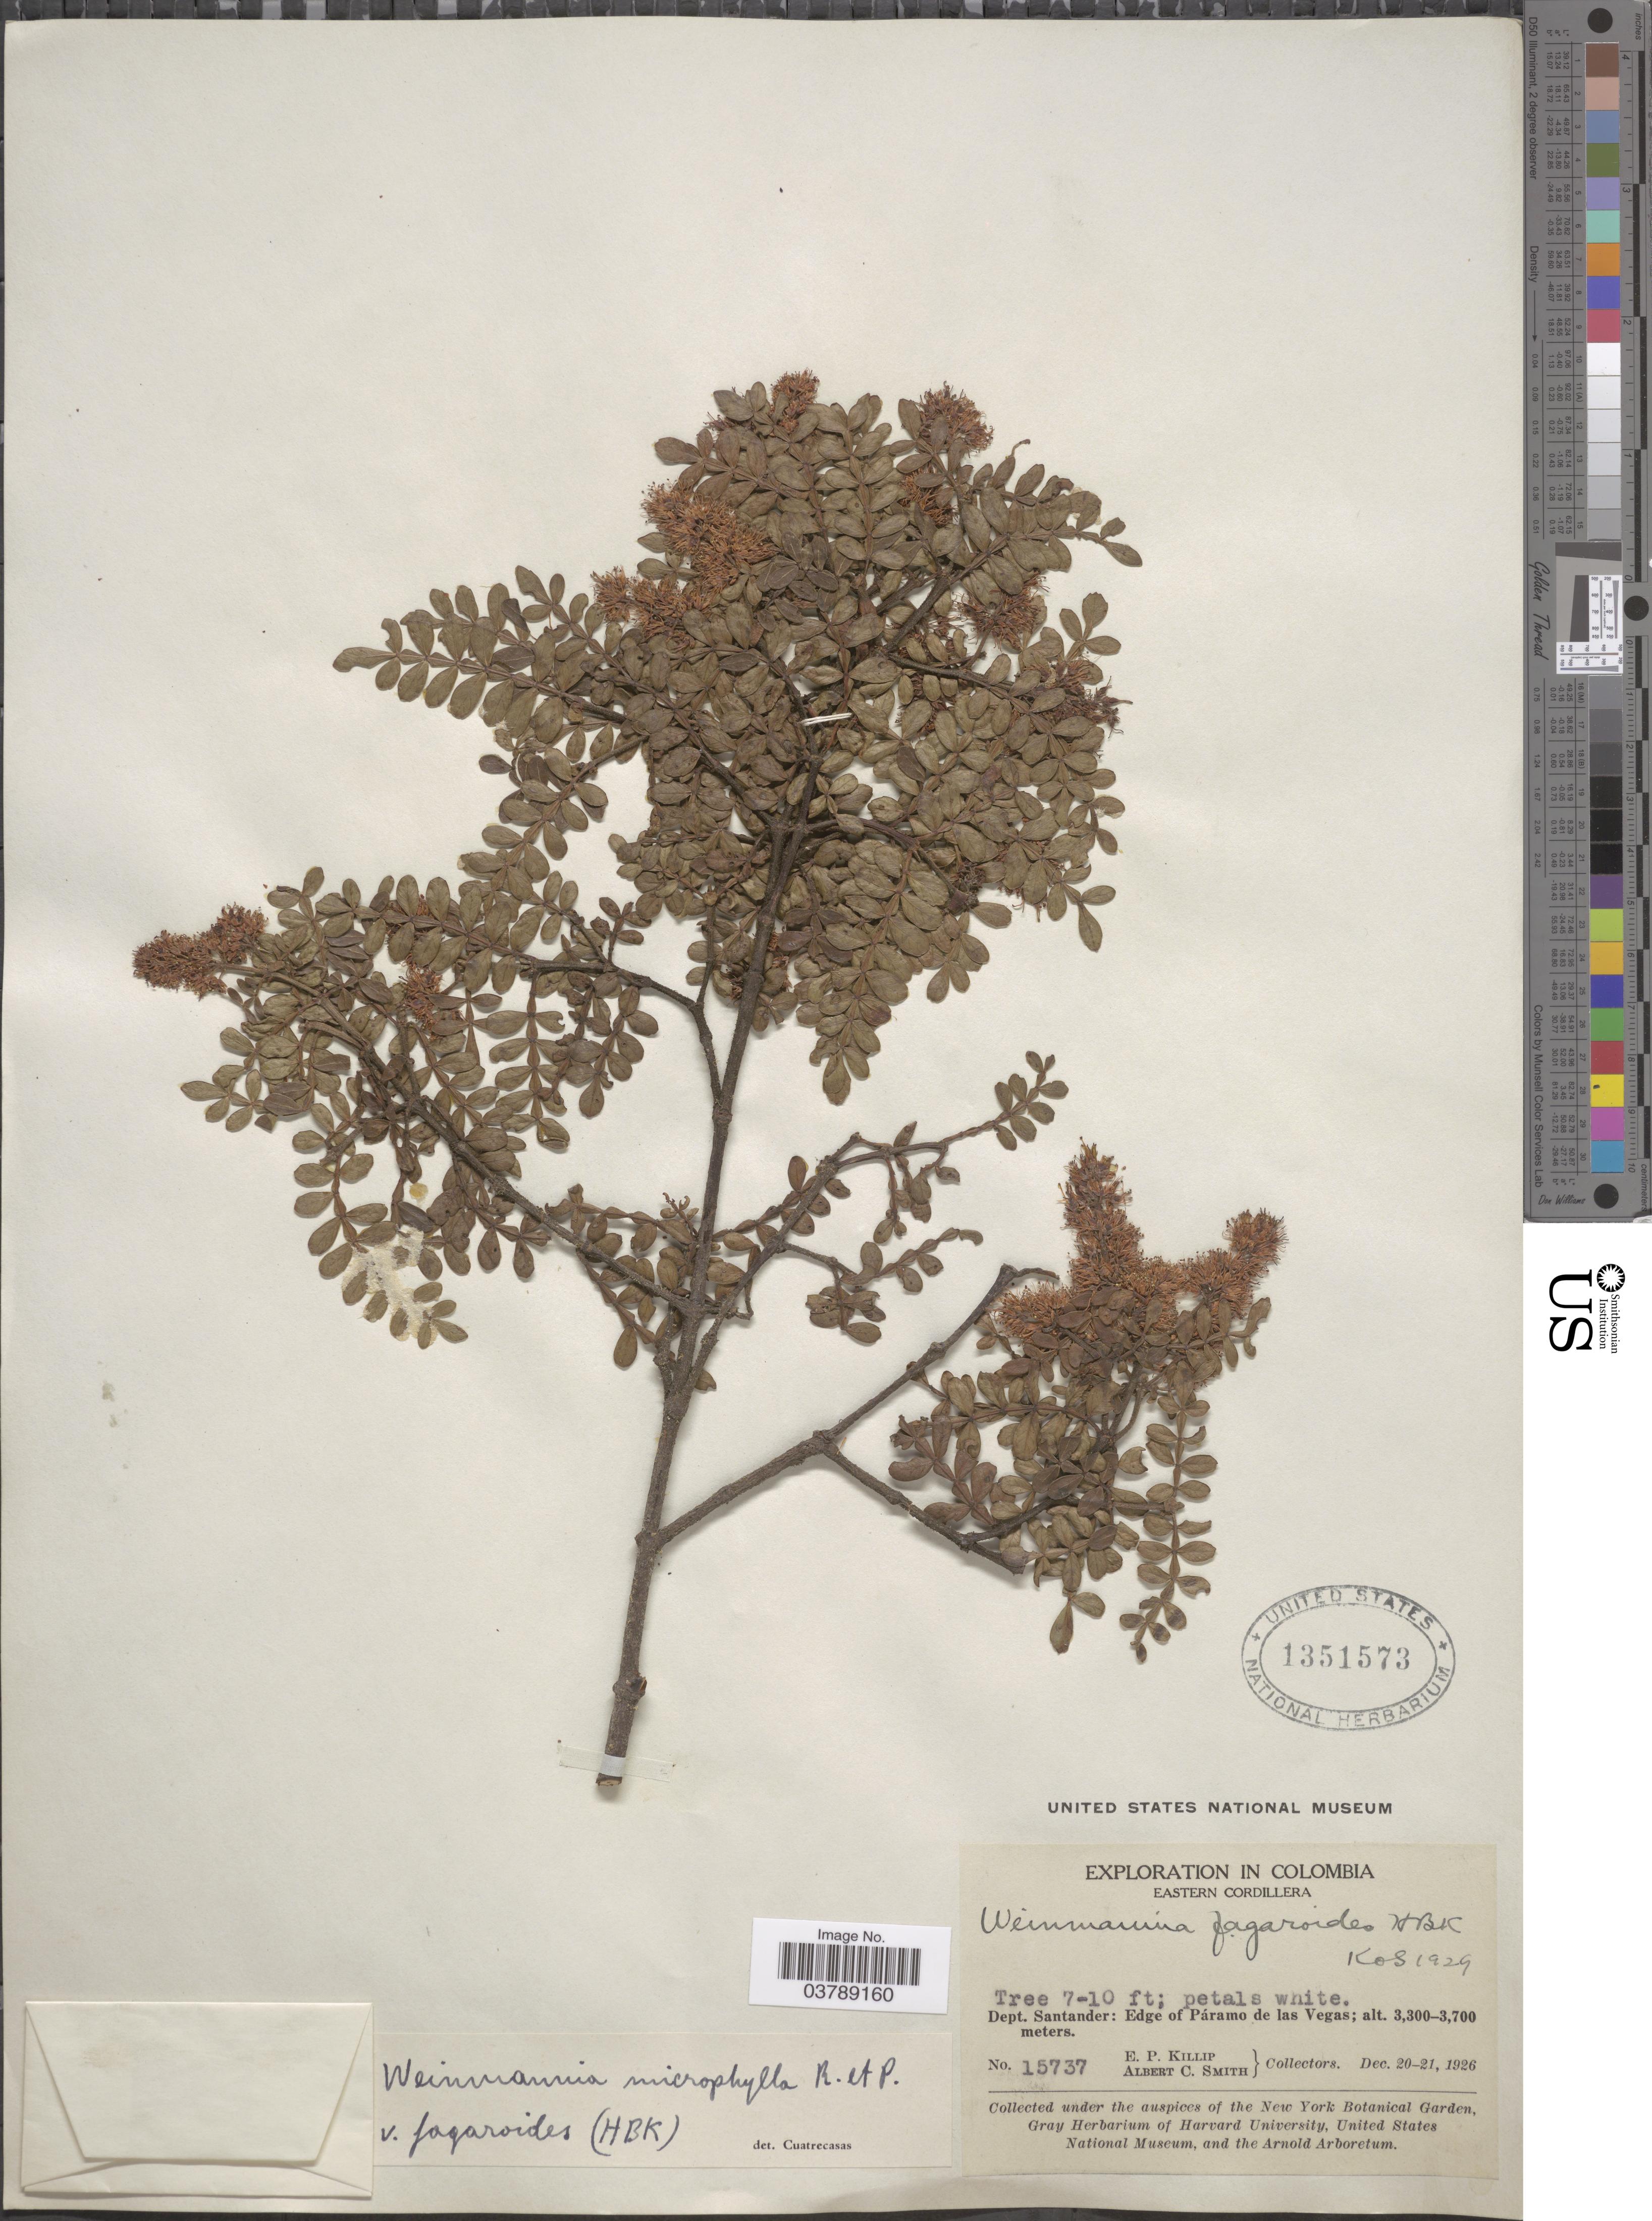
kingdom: Plantae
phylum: Tracheophyta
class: Magnoliopsida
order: Oxalidales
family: Cunoniaceae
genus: Weinmannia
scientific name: Weinmannia fagaroides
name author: Kunth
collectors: E. P. Killip & A. C. Smith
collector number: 15737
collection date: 1926-12-20/1926-12-21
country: Colombia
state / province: Santander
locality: Eastern Cordillera. Dept. Santander: Edge of Páramo de las Vegas.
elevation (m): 3300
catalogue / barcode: US 1351573